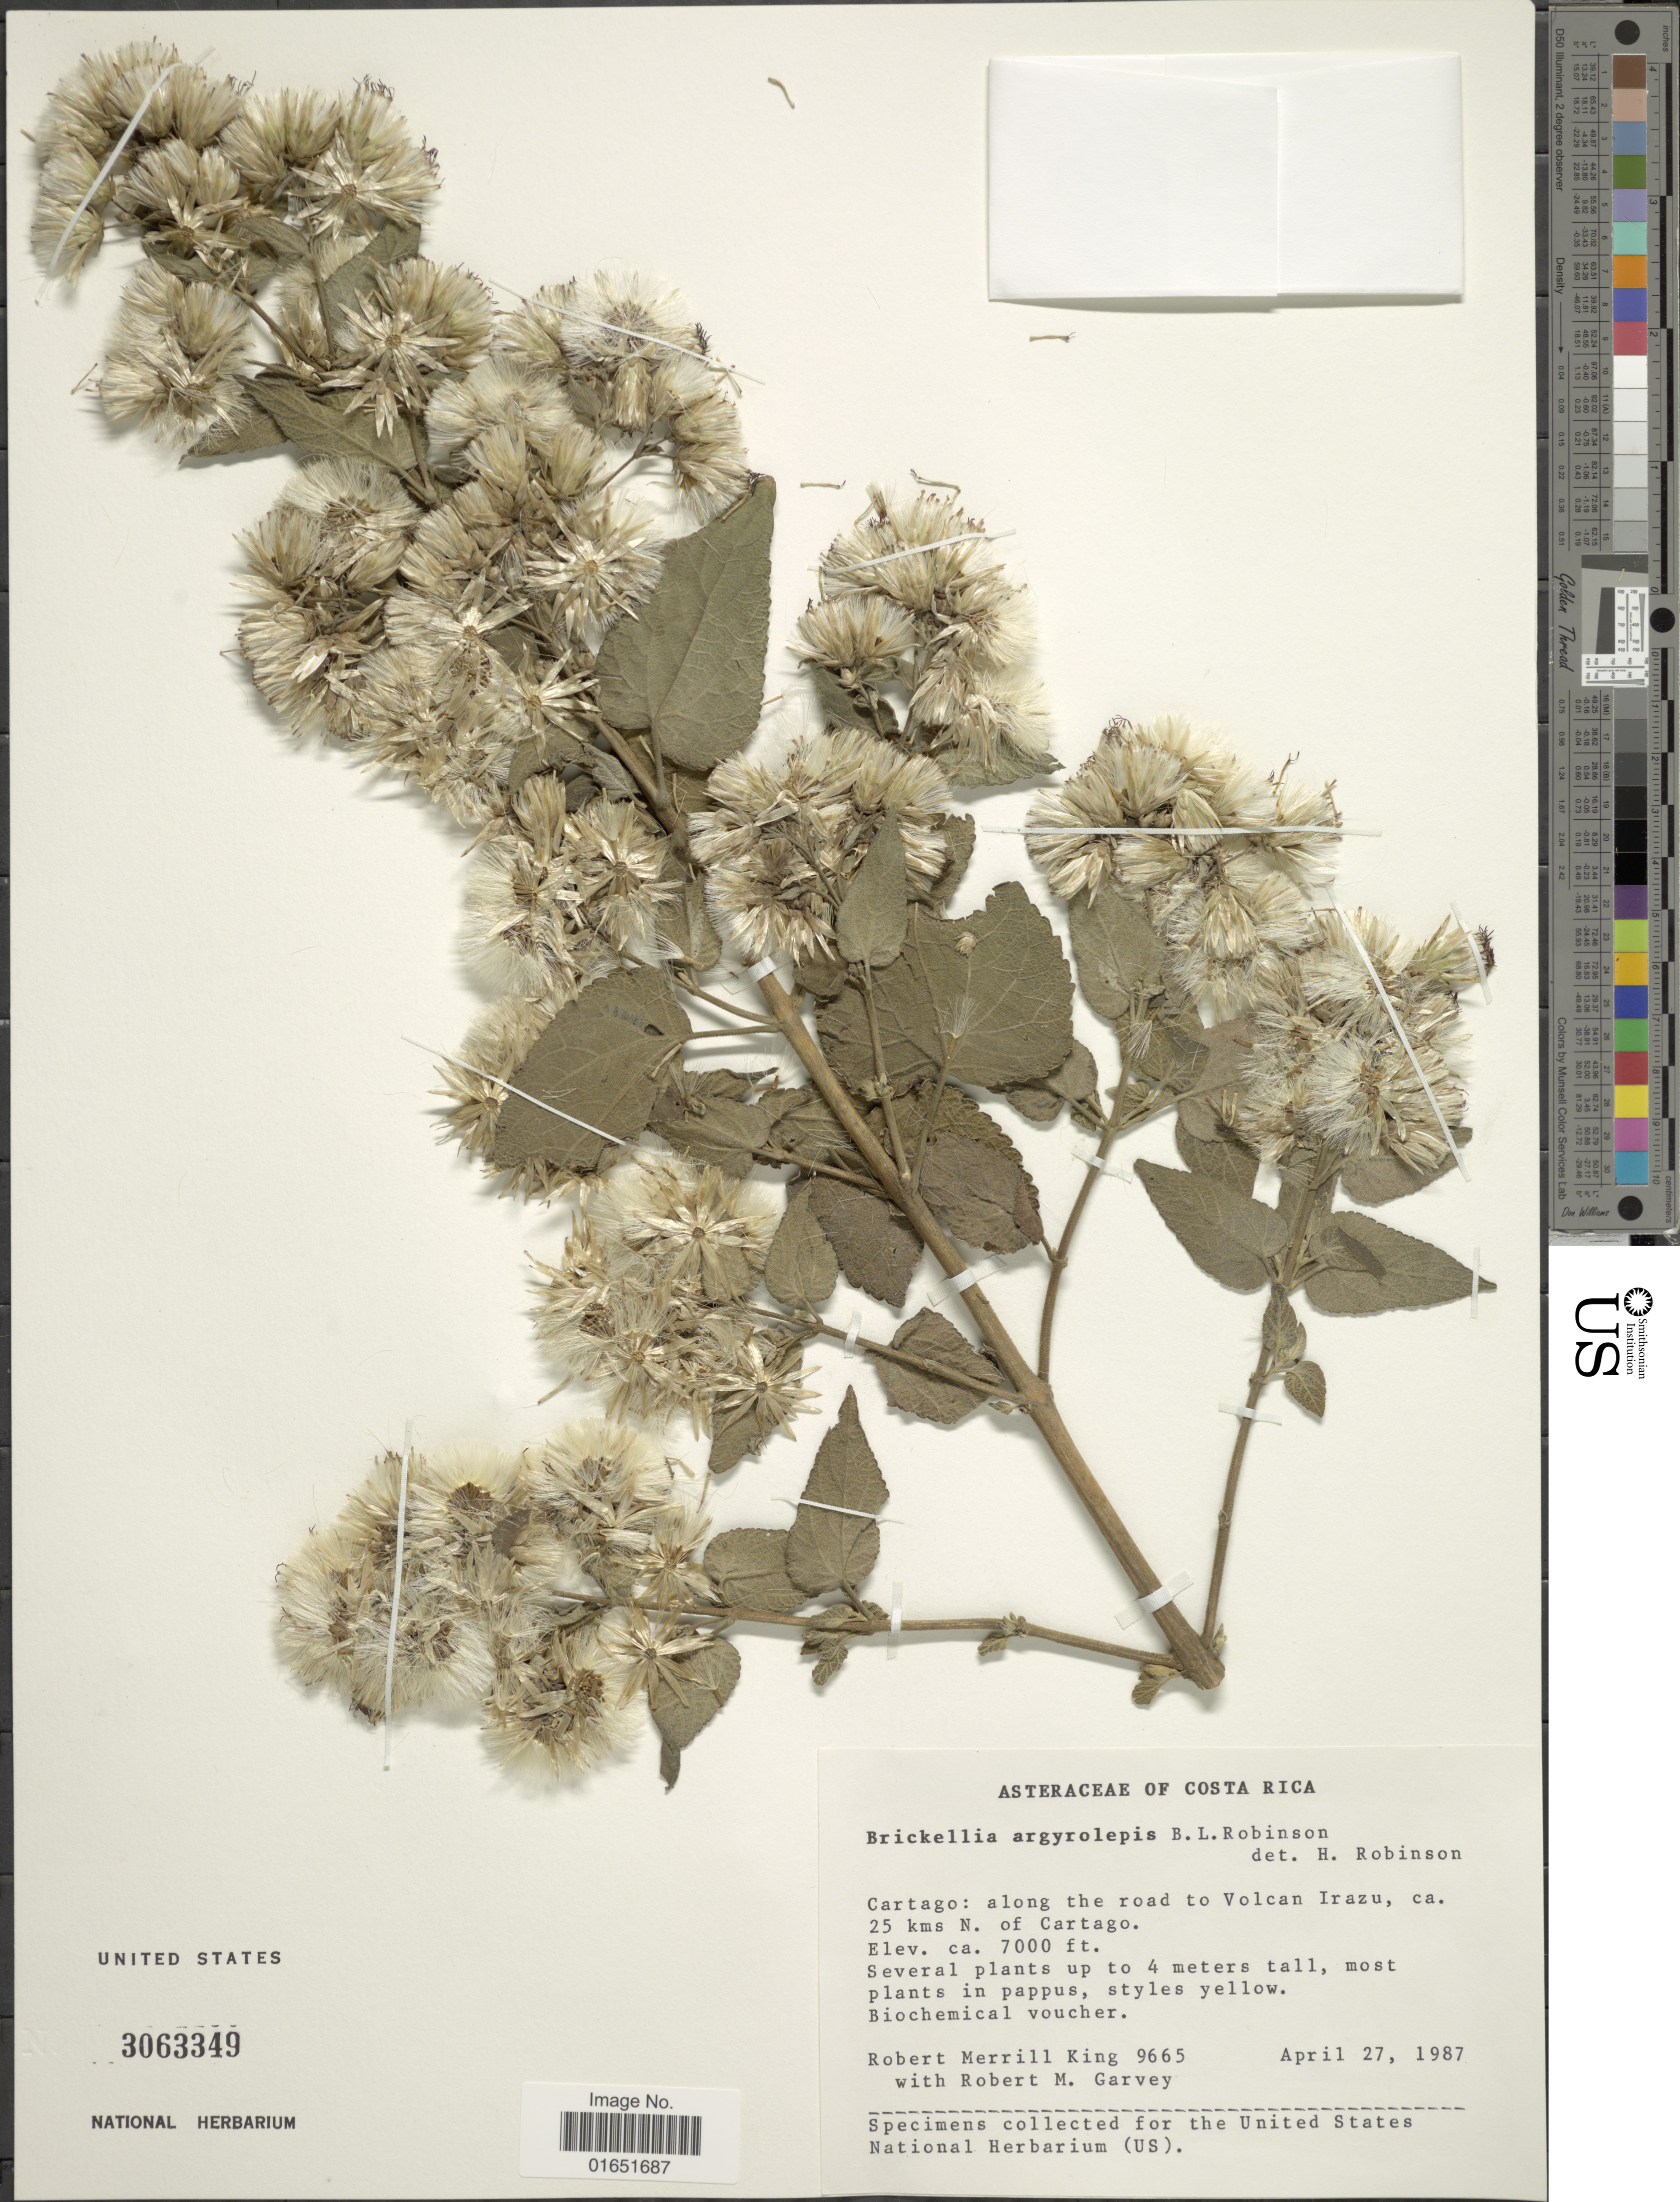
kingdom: Plantae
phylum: Tracheophyta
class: Magnoliopsida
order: Asterales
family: Asteraceae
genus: Brickellia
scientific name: Brickellia argyrolepis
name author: B.L. Rob.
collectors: R. M. King & R. Garvey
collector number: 9665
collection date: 1987-04-27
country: Costa Rica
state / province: Cartago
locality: Along the road to Volcan Irazu, ca. 25 kms N of Cartago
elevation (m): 2134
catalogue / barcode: US 3063349